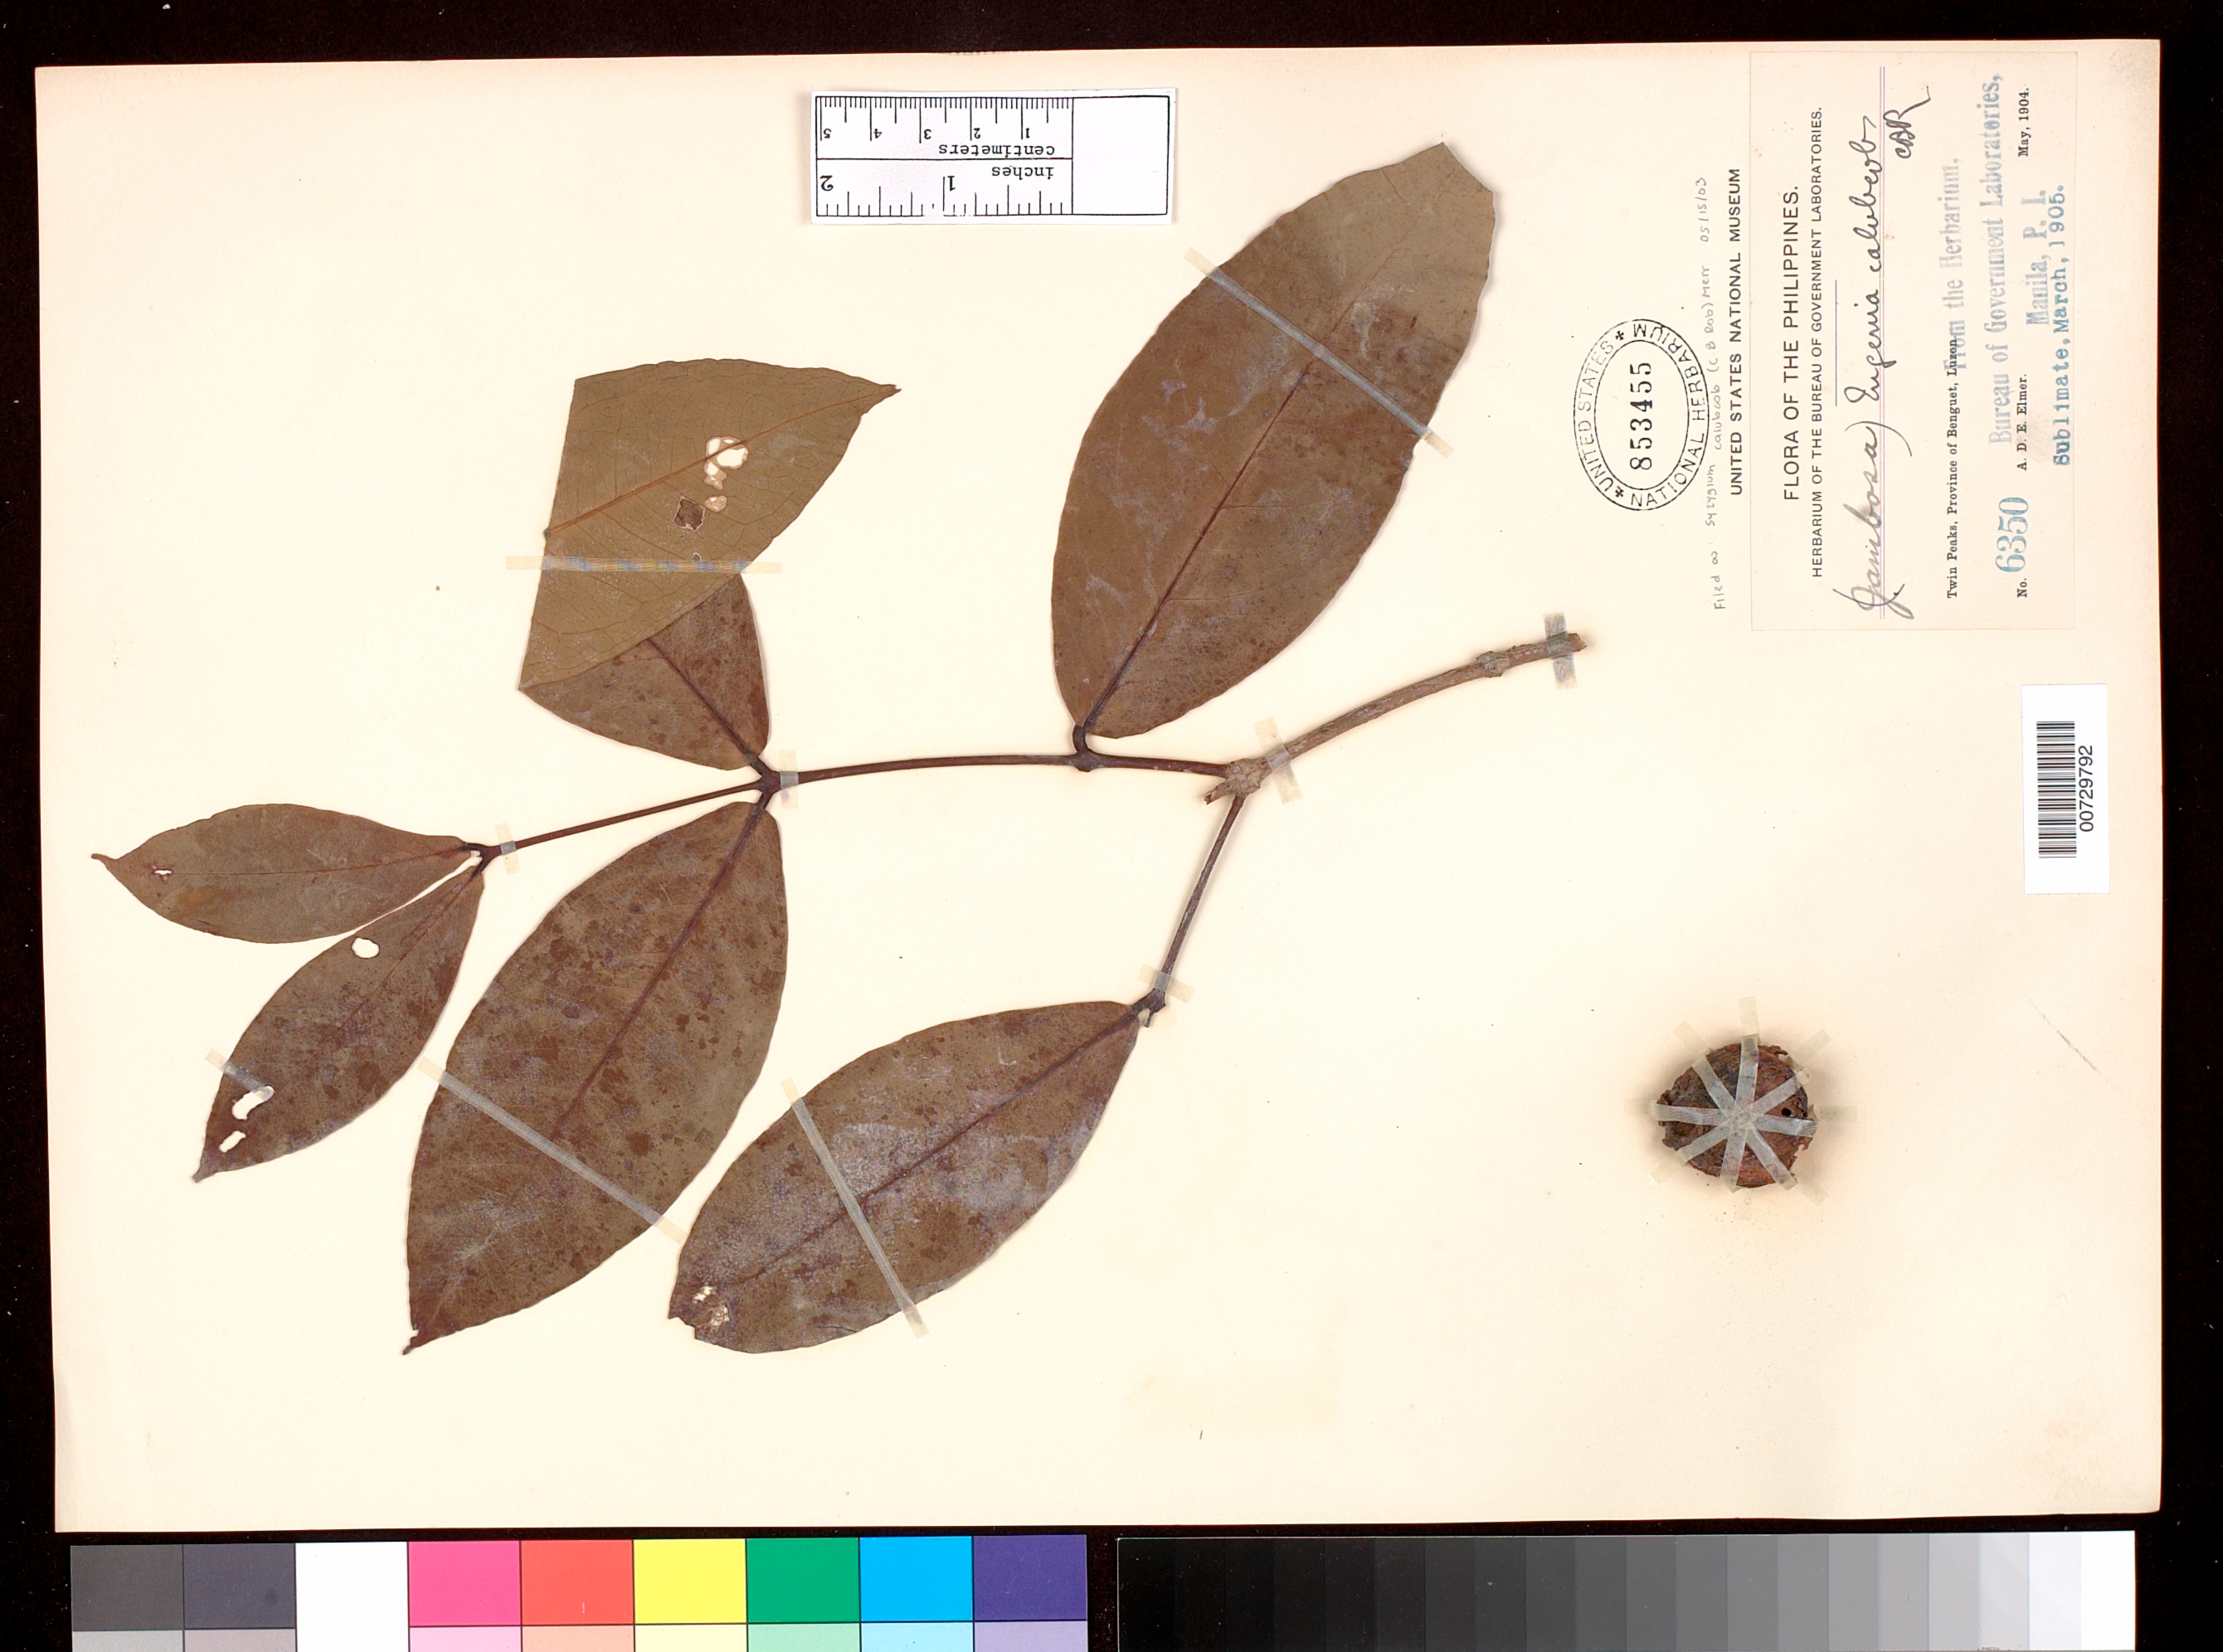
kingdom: Plantae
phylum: Tracheophyta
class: Magnoliopsida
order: Myrtales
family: Myrtaceae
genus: Syzygium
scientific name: Syzygium calubcob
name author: (C.B. Rob.) Merr.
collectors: A. D. E. Elmer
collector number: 6350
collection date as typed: May 1904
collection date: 1904-05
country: Philippines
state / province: Cordillera (Administrative Region)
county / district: Benguet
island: Luzon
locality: Twin Peaks.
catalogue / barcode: US 853455